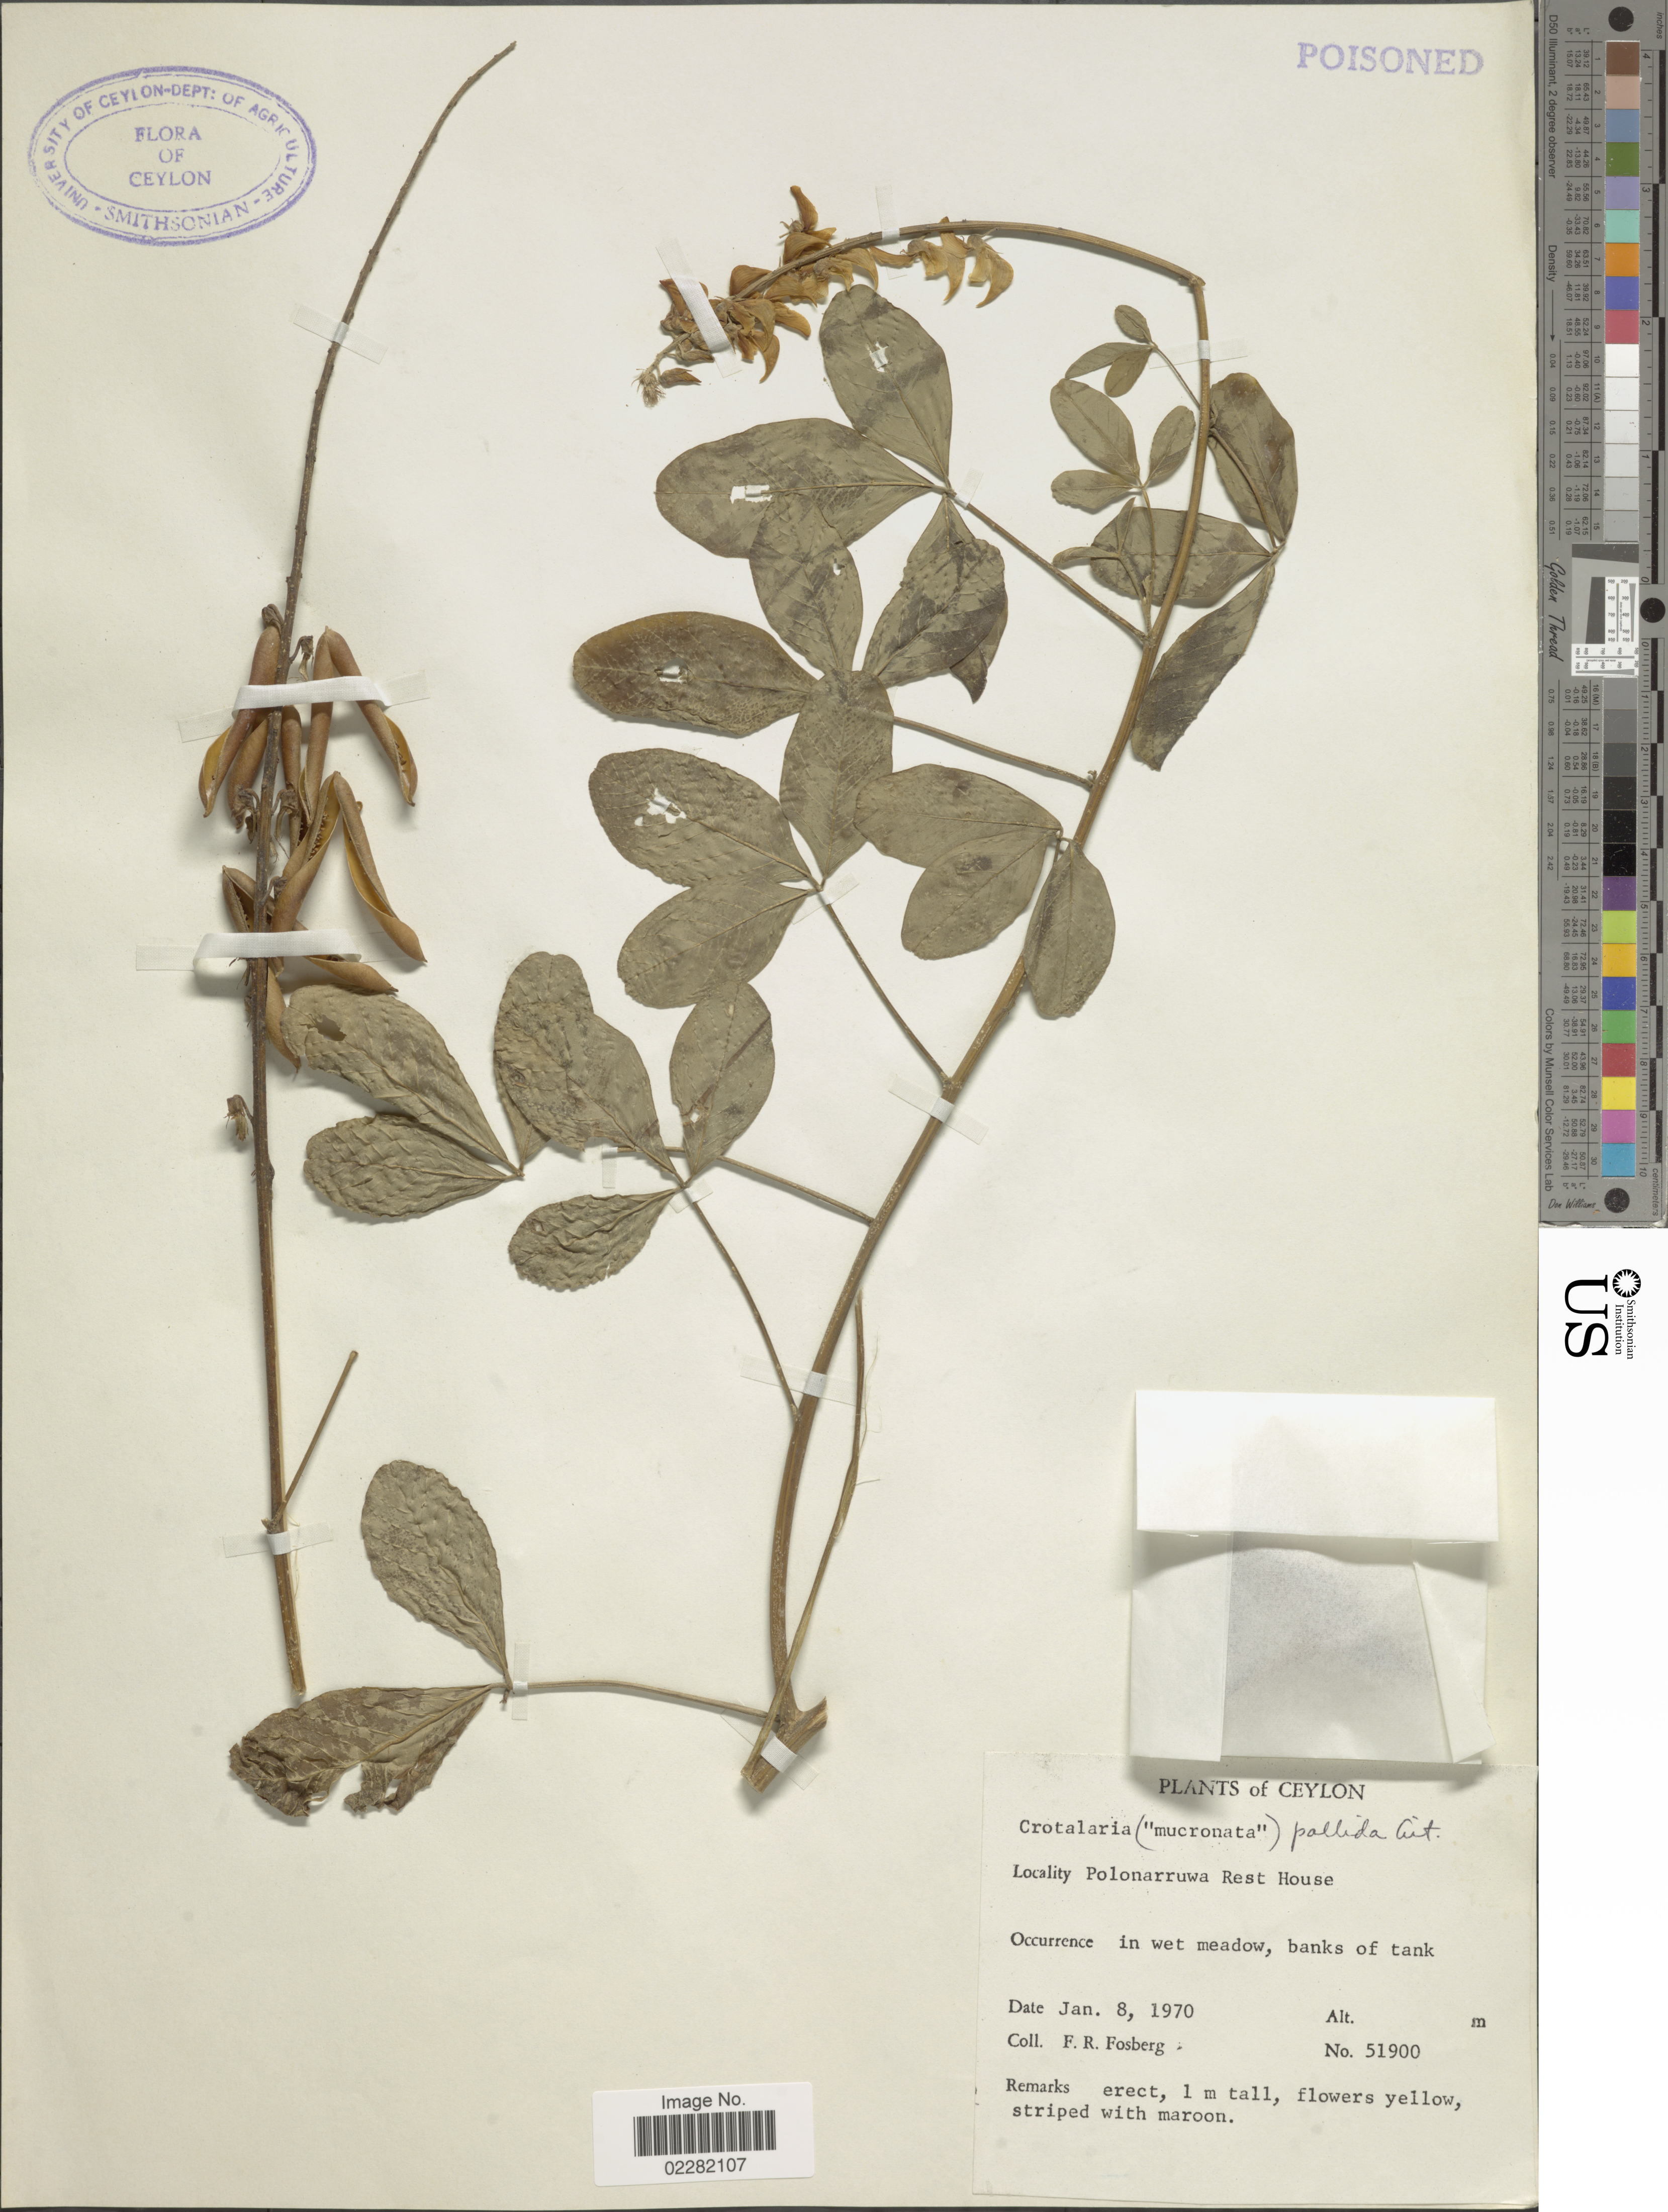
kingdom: Plantae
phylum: Tracheophyta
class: Magnoliopsida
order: Fabales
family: Fabaceae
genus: Crotalaria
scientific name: Crotalaria pallida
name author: Aiton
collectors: F. R. Fosberg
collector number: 51900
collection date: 1970-01-08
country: Sri Lanka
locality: Ceylon, Polonarruwa Rest House